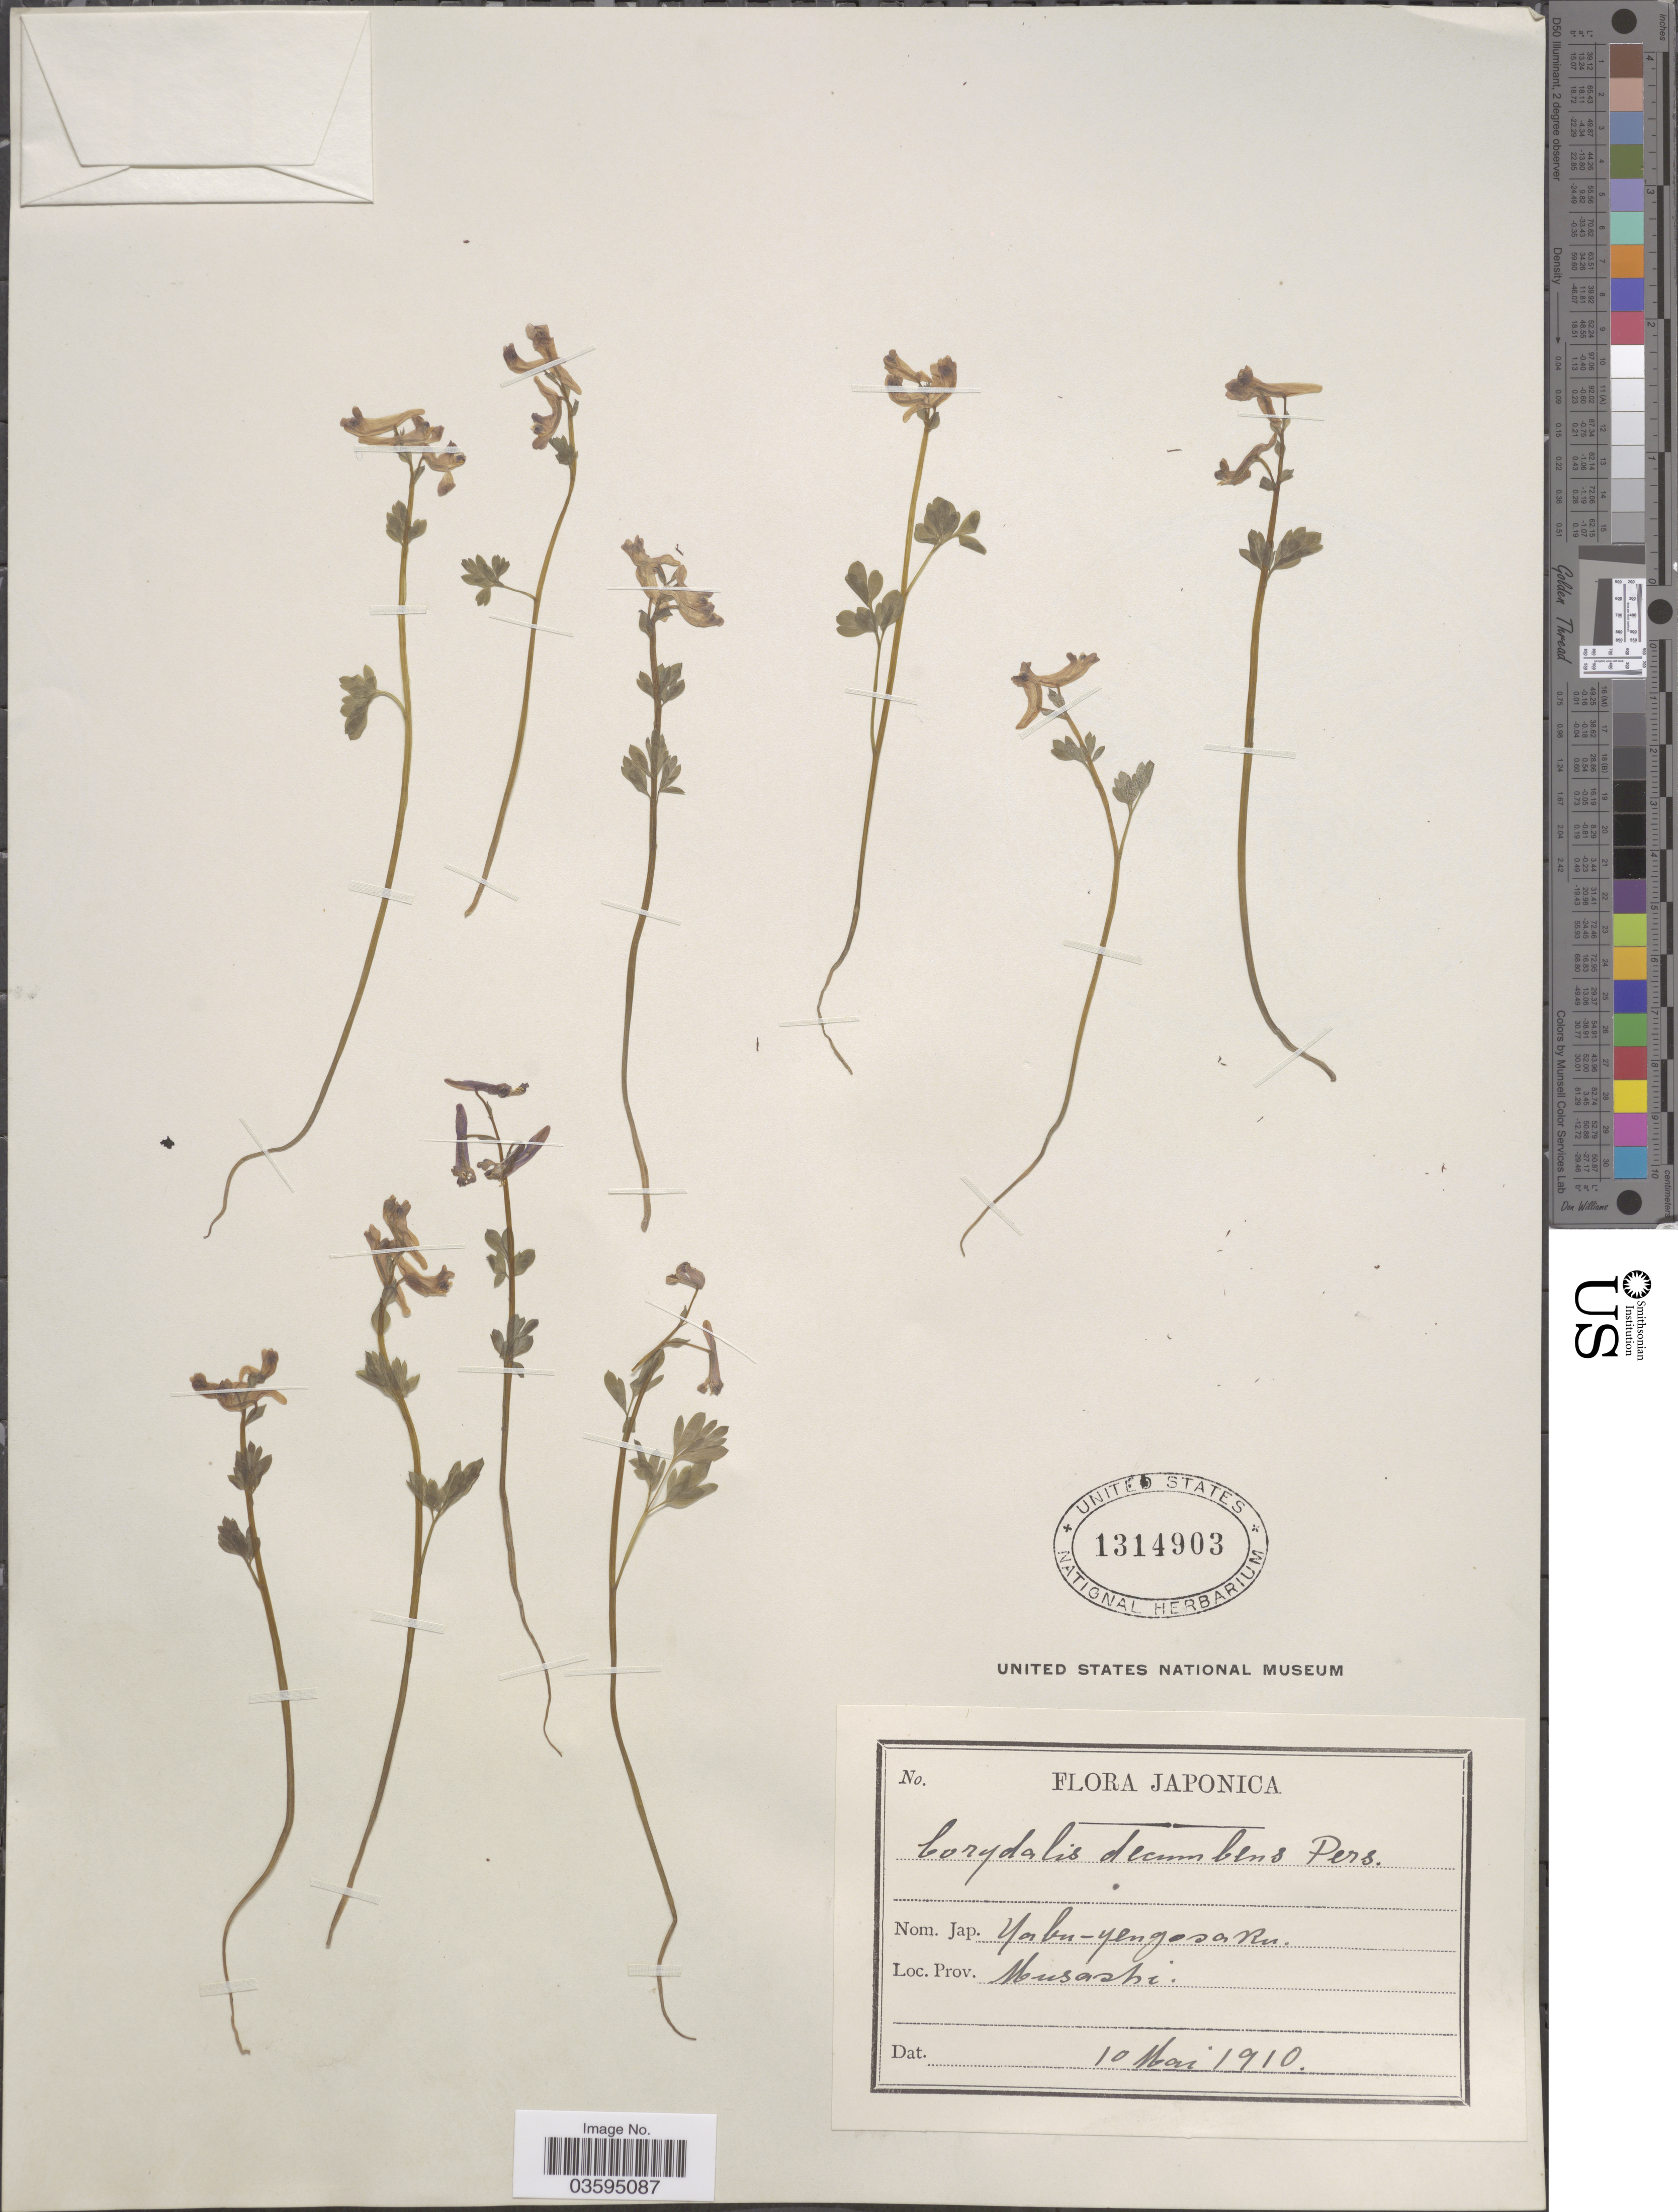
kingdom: Plantae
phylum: Tracheophyta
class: Magnoliopsida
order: Ranunculales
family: Papaveraceae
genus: Corydalis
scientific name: Corydalis decumbens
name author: (Thunb.) Pers.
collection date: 1910-05-10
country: Japan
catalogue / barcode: US 1314903